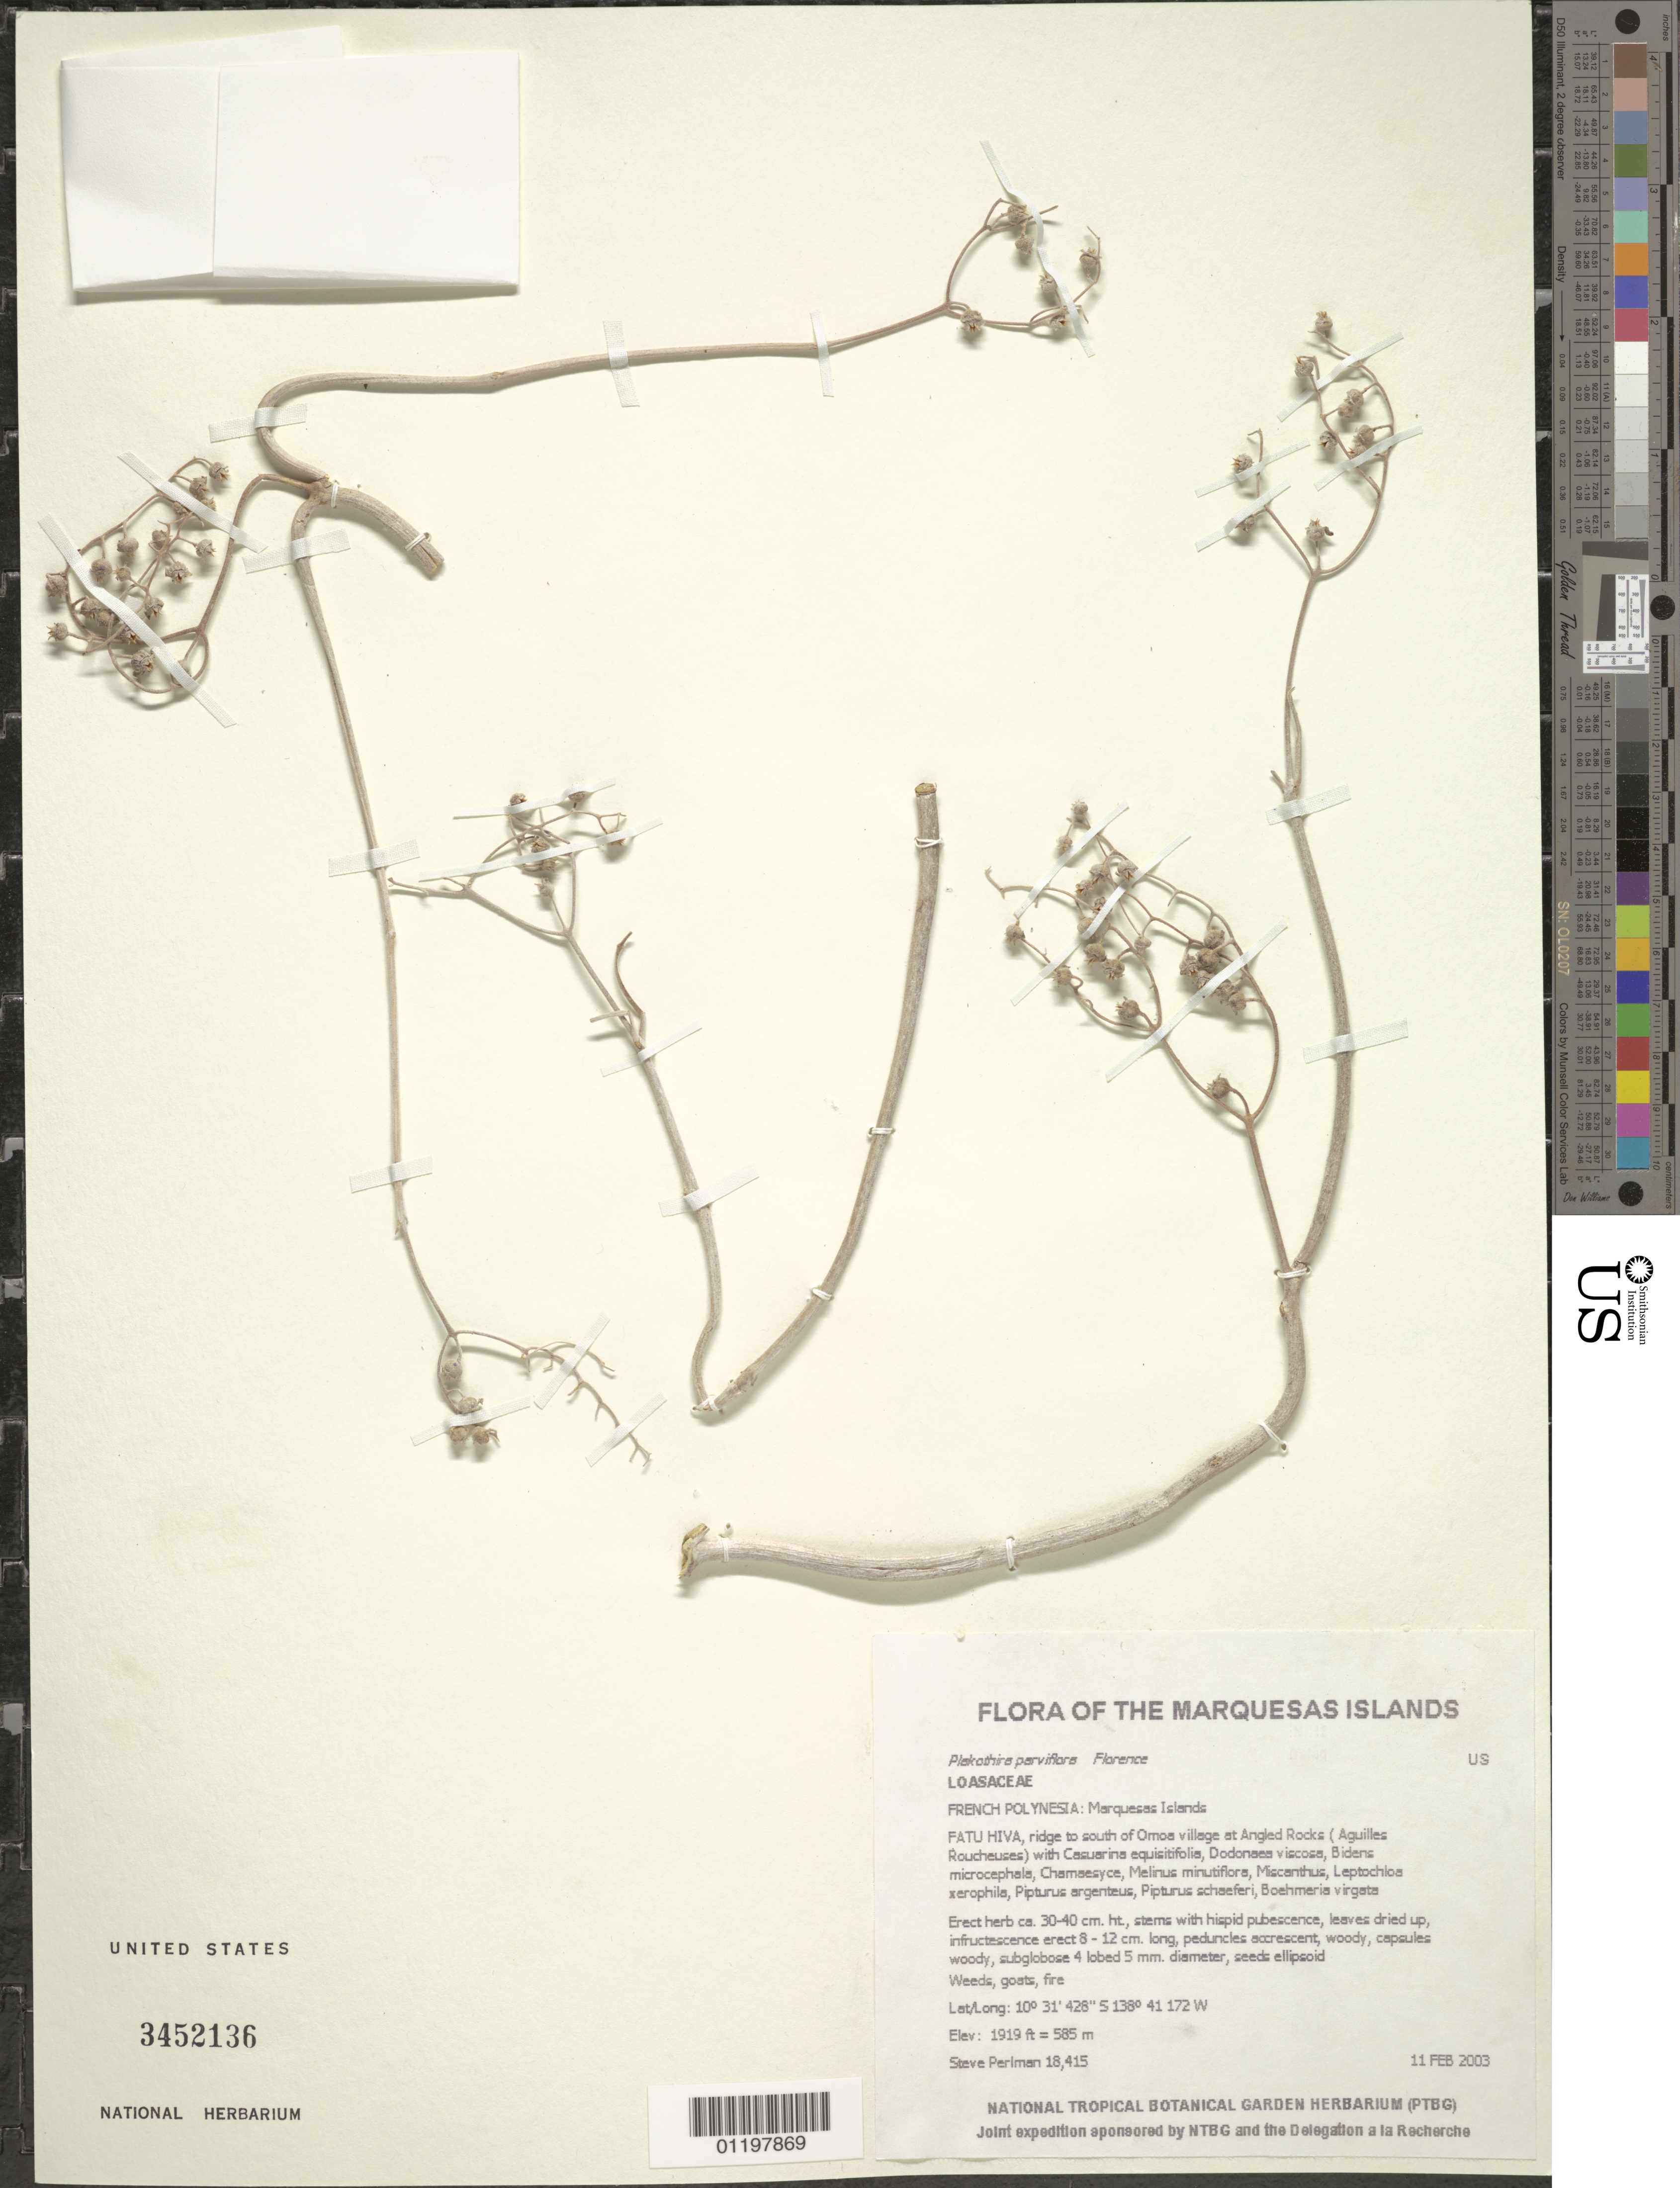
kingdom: Plantae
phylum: Tracheophyta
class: Magnoliopsida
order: Cornales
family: Loasaceae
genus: Plakothira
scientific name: Plakothira parviflora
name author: J. Florence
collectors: S. P. Perlman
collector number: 18415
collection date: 2003-02-11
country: French Polynesia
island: Fatu Hiva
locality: Ridge to south of Omoa village at Angled Rocks ( Aguilles Roucheuses)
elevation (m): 585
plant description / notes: Weeds, goats, fire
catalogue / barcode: US 3452136